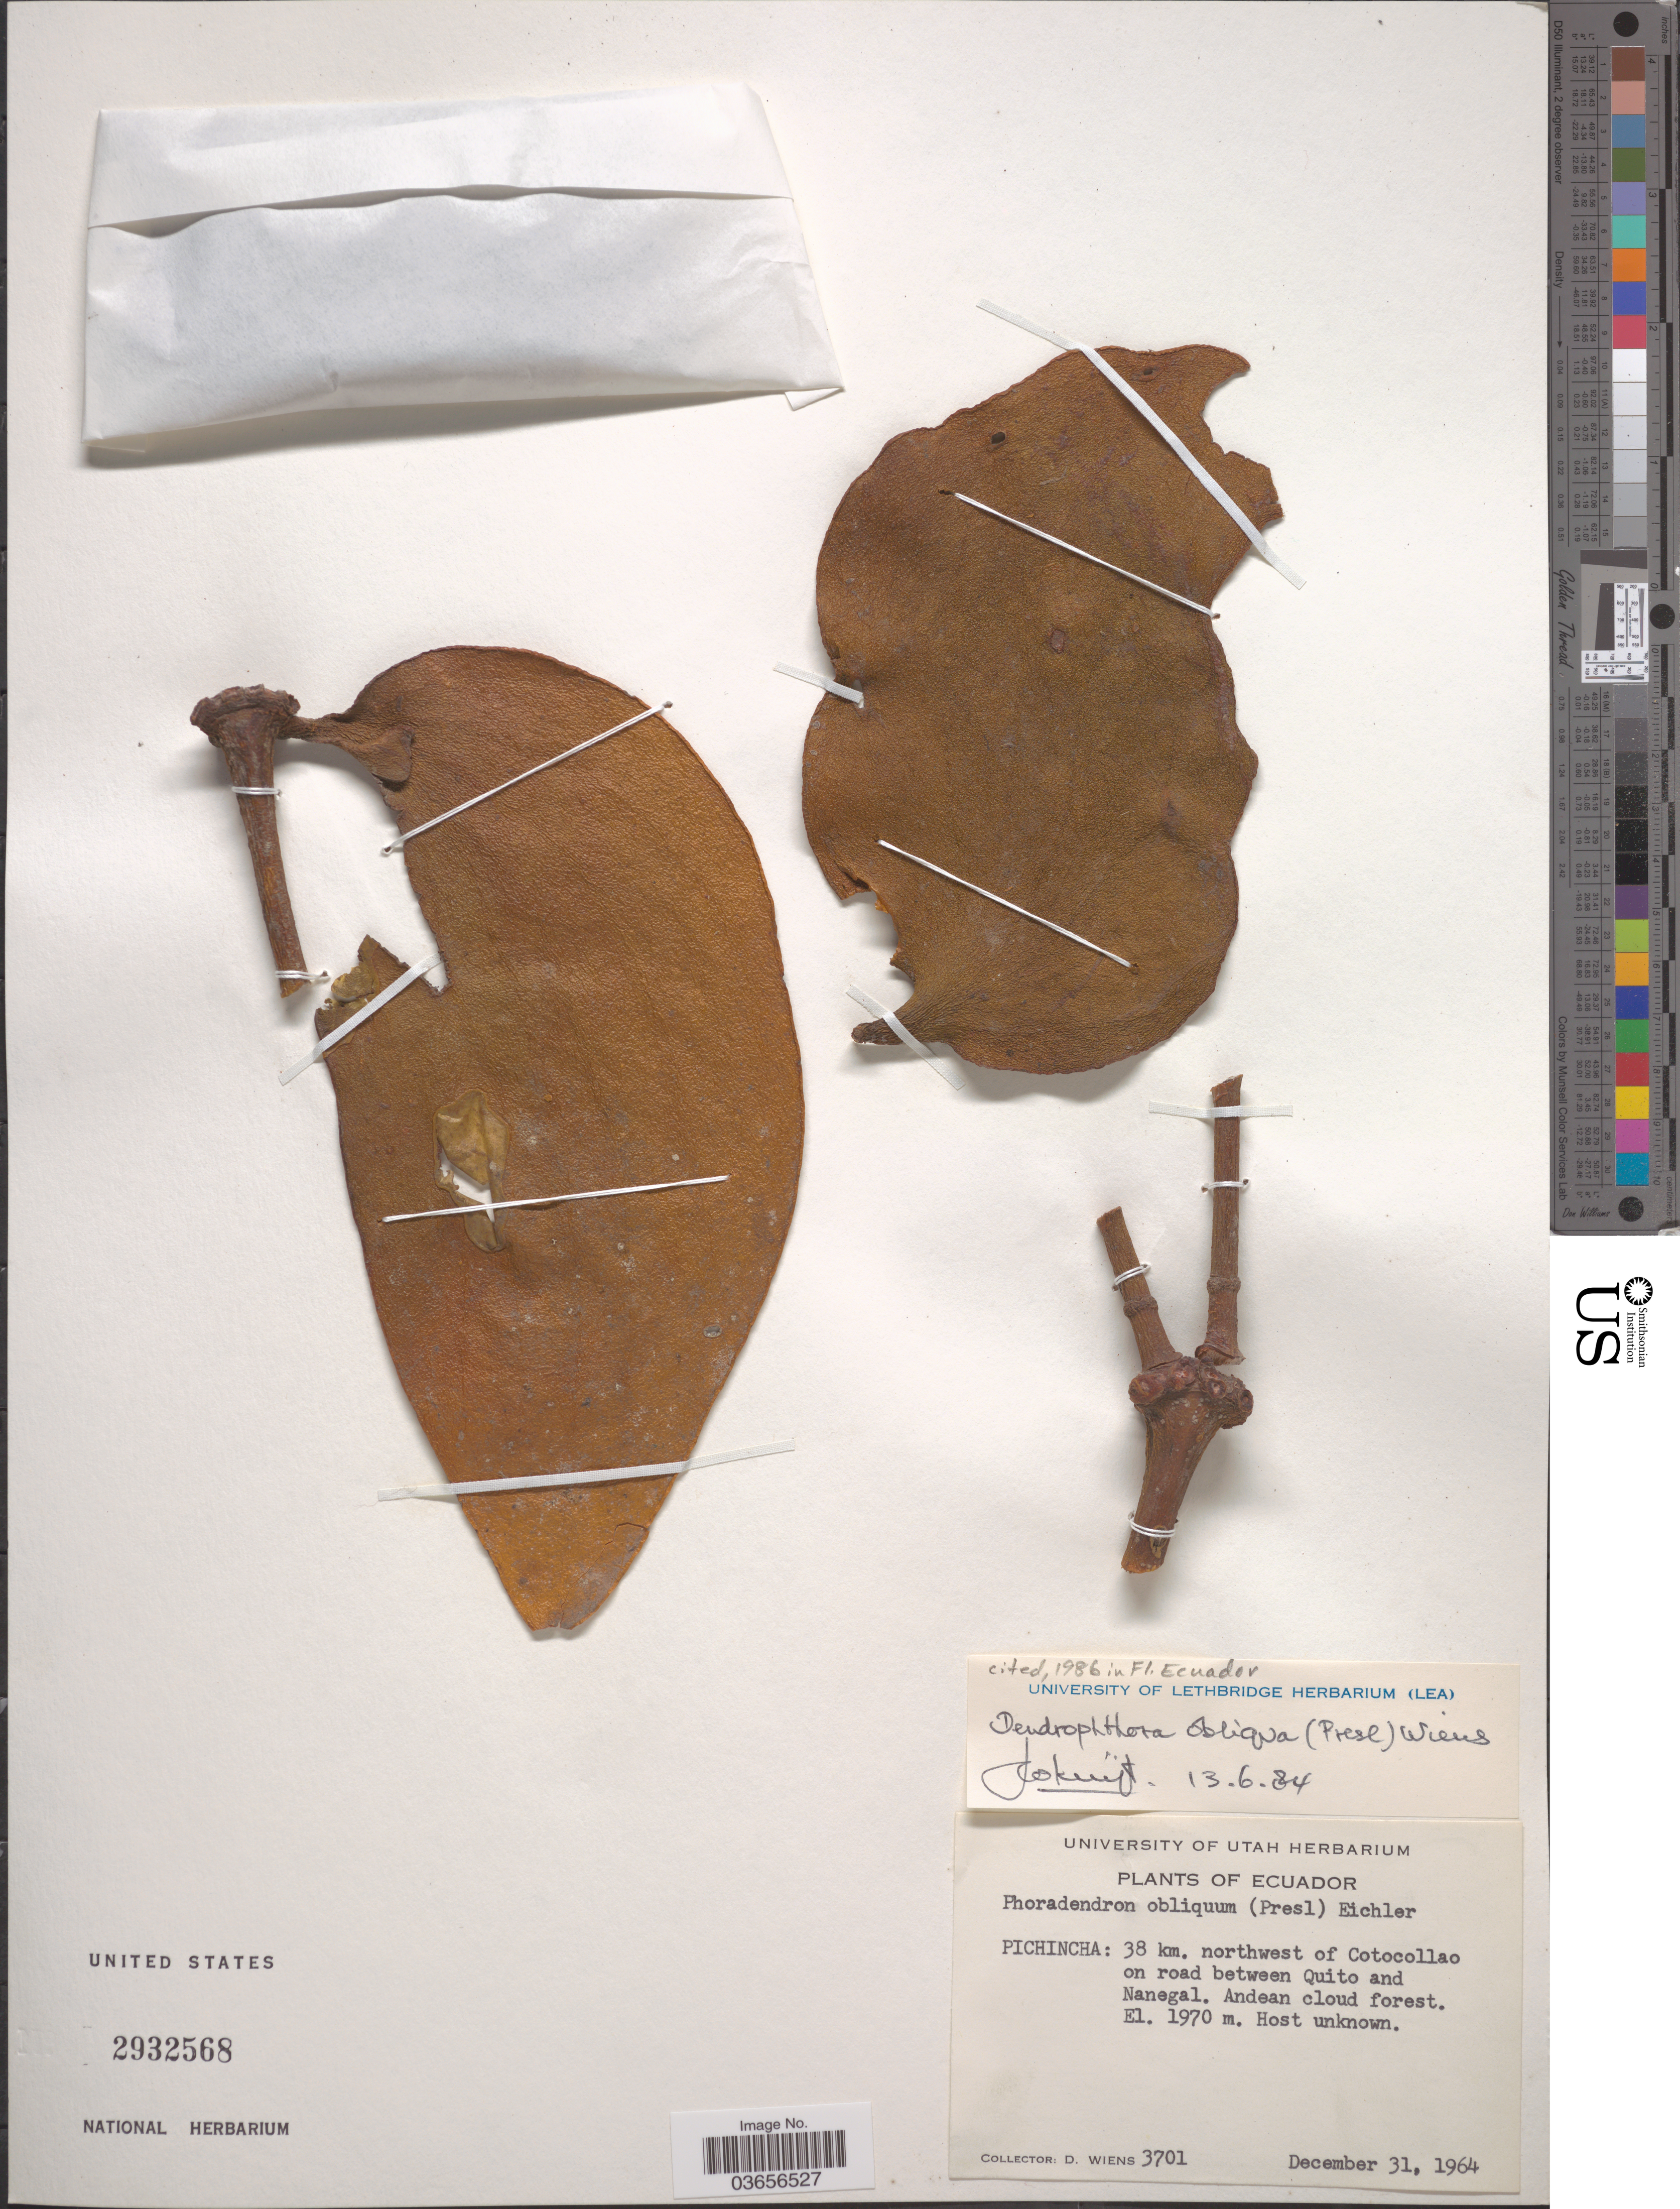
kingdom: Plantae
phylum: Tracheophyta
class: Magnoliopsida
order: Santalales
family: Viscaceae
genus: Dendrophthora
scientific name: Dendrophthora obliqua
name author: (C. Presl) Wiens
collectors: D. Wiens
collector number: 3701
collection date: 1964-12-31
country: Ecuador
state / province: Pichincha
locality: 38 km. northwest of Cotocollao on road between Quito and Nanegal.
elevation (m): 1970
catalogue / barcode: US 2932568